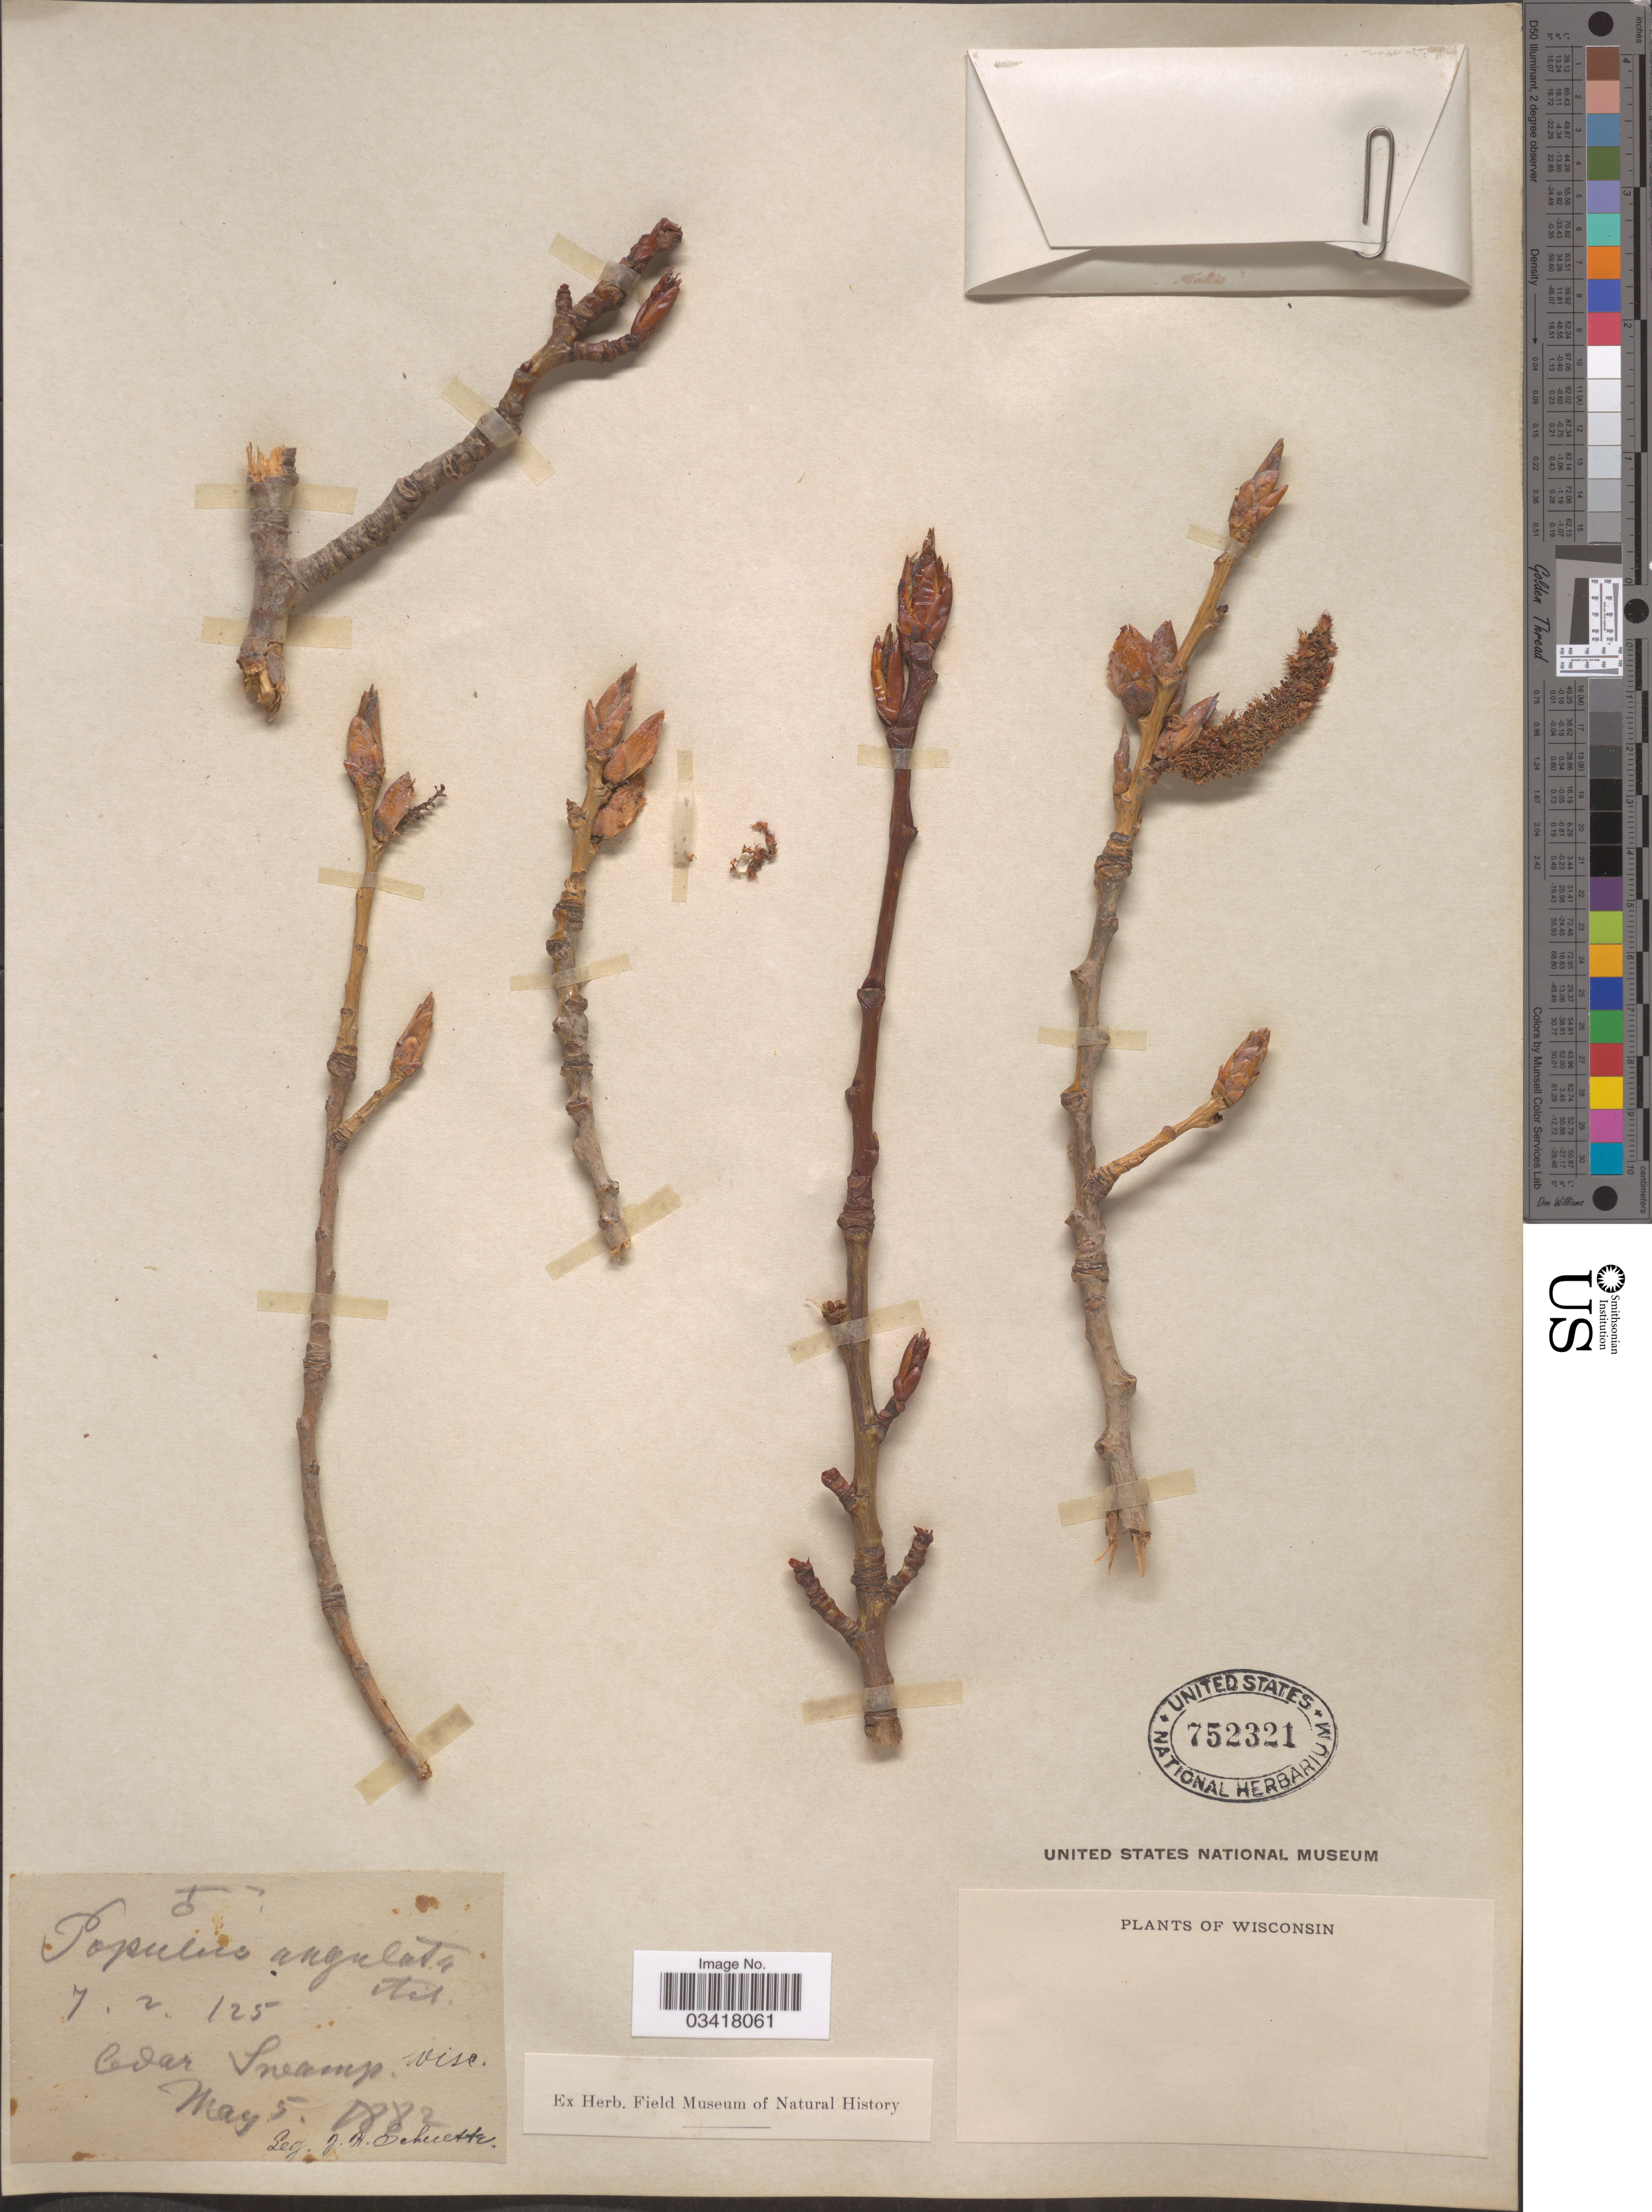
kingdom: Plantae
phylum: Tracheophyta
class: Magnoliopsida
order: Malpighiales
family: Salicaceae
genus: Populus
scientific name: Populus sp.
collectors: J. H. Schuette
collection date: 1882-05-05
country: United States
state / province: Wisconsin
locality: Cedar Swamp.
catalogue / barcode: US 752321